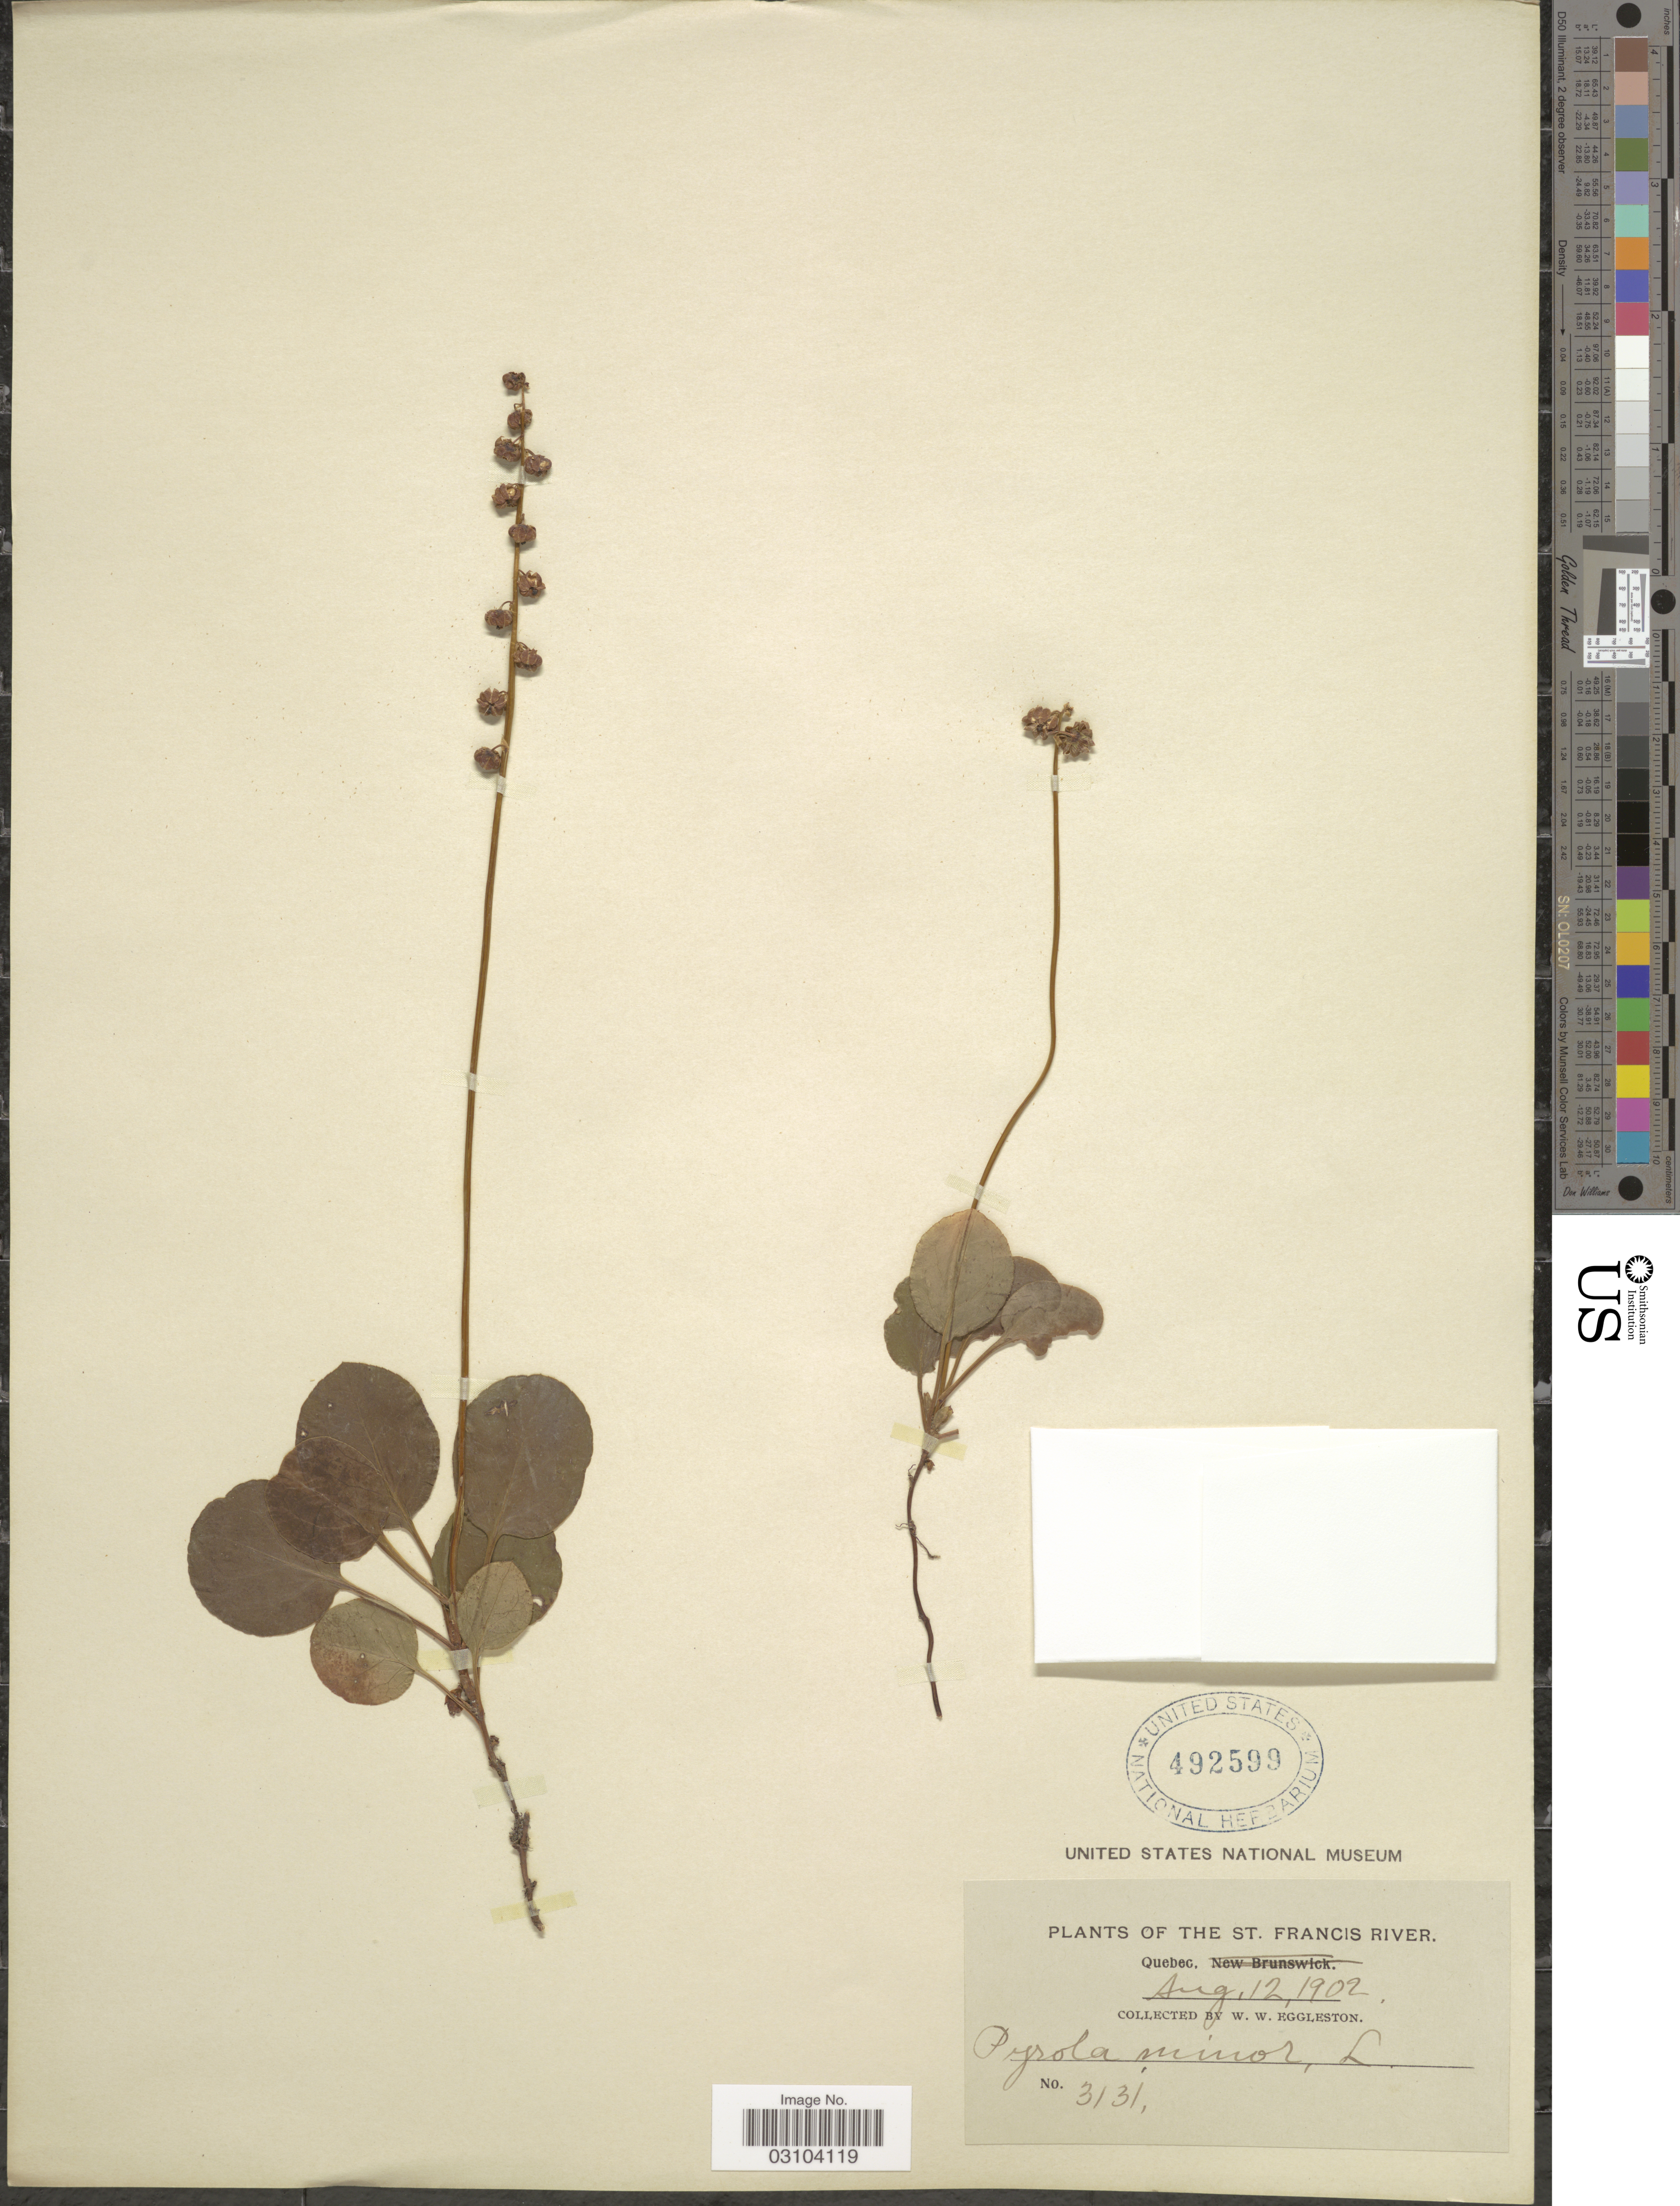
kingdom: Plantae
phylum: Tracheophyta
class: Magnoliopsida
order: Ericales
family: Ericaceae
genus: Pyrola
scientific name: Pyrola minor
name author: L.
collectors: W. W. Eggleston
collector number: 3131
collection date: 1902-08-12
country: Canada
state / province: Quebec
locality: St. Francis River.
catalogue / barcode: US 492599